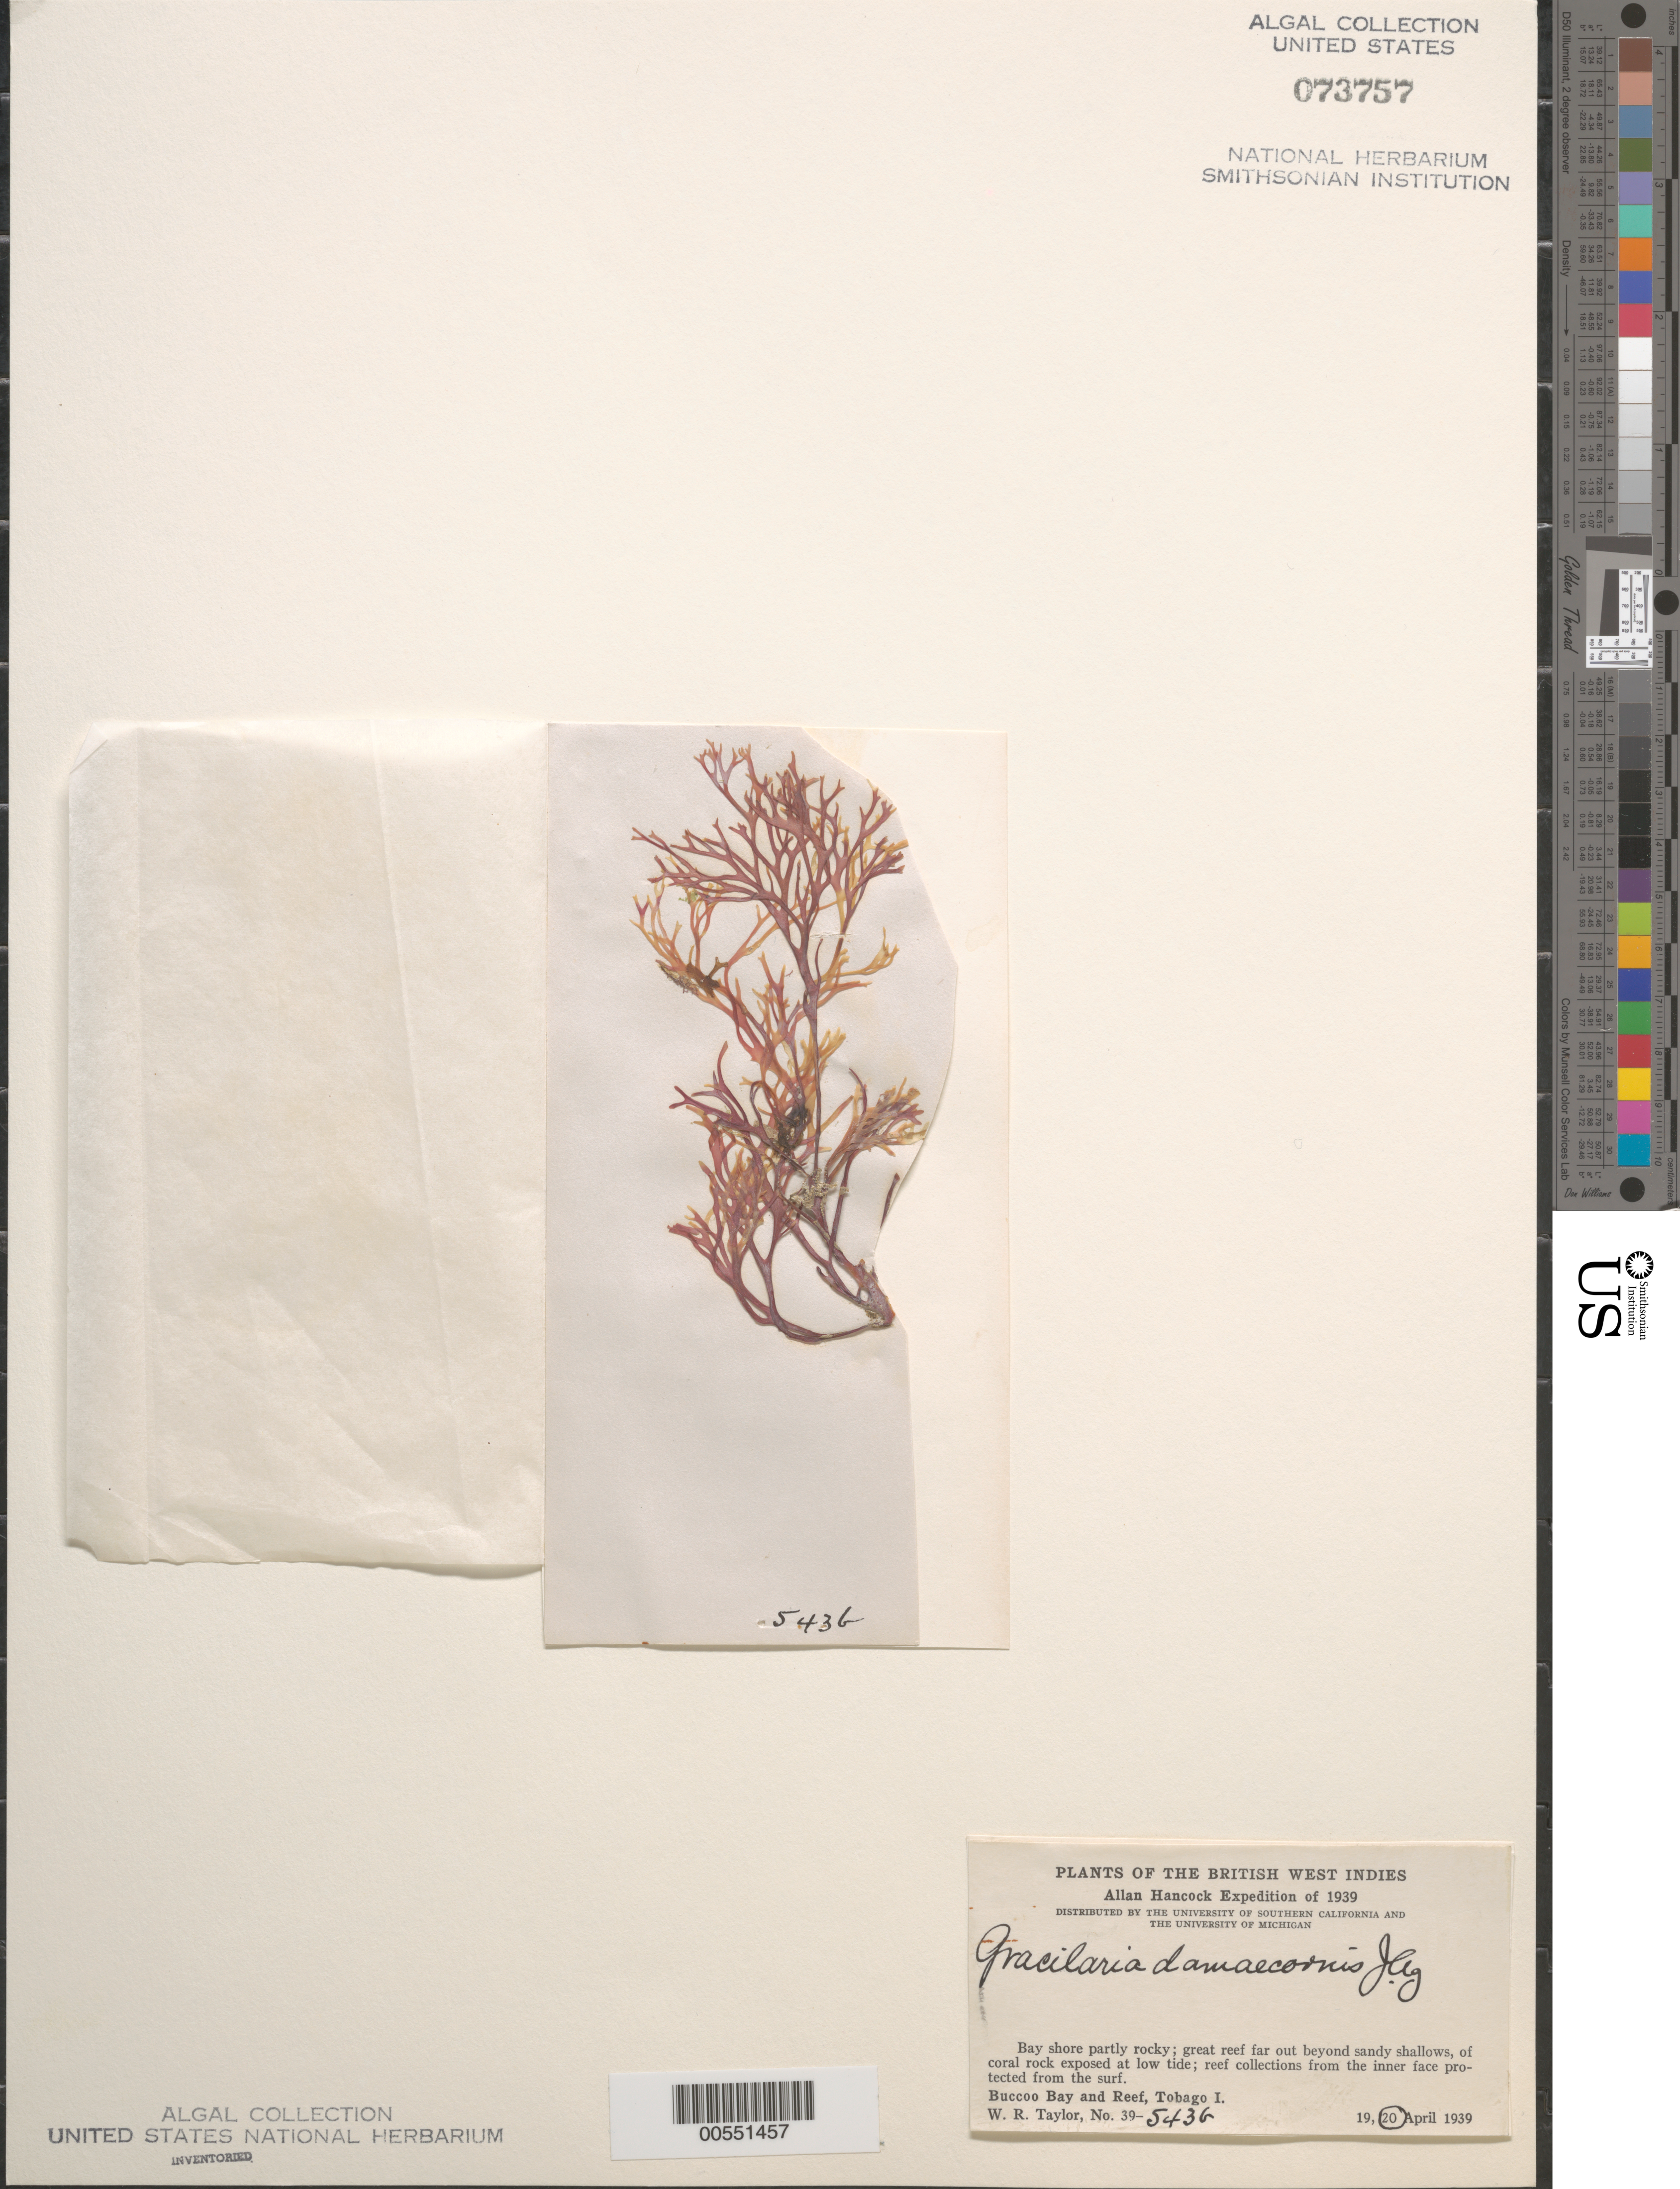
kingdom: Plantae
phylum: Rhodophyta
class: Florideophyceae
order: Gracilariales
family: Gracilariaceae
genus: Gracilaria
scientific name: Gracilaria damaecornis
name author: J. Agardh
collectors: W. R. Taylor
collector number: WRT 39-543b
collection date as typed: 20 April 1939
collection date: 1939-04-20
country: Trinidad and Tobago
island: Tobago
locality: Bucco Bay (Buccoo Bay) and Bucco Reef (Buccoo Reef)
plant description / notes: Allan Hancock Expedition of 1939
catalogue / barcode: US 73757